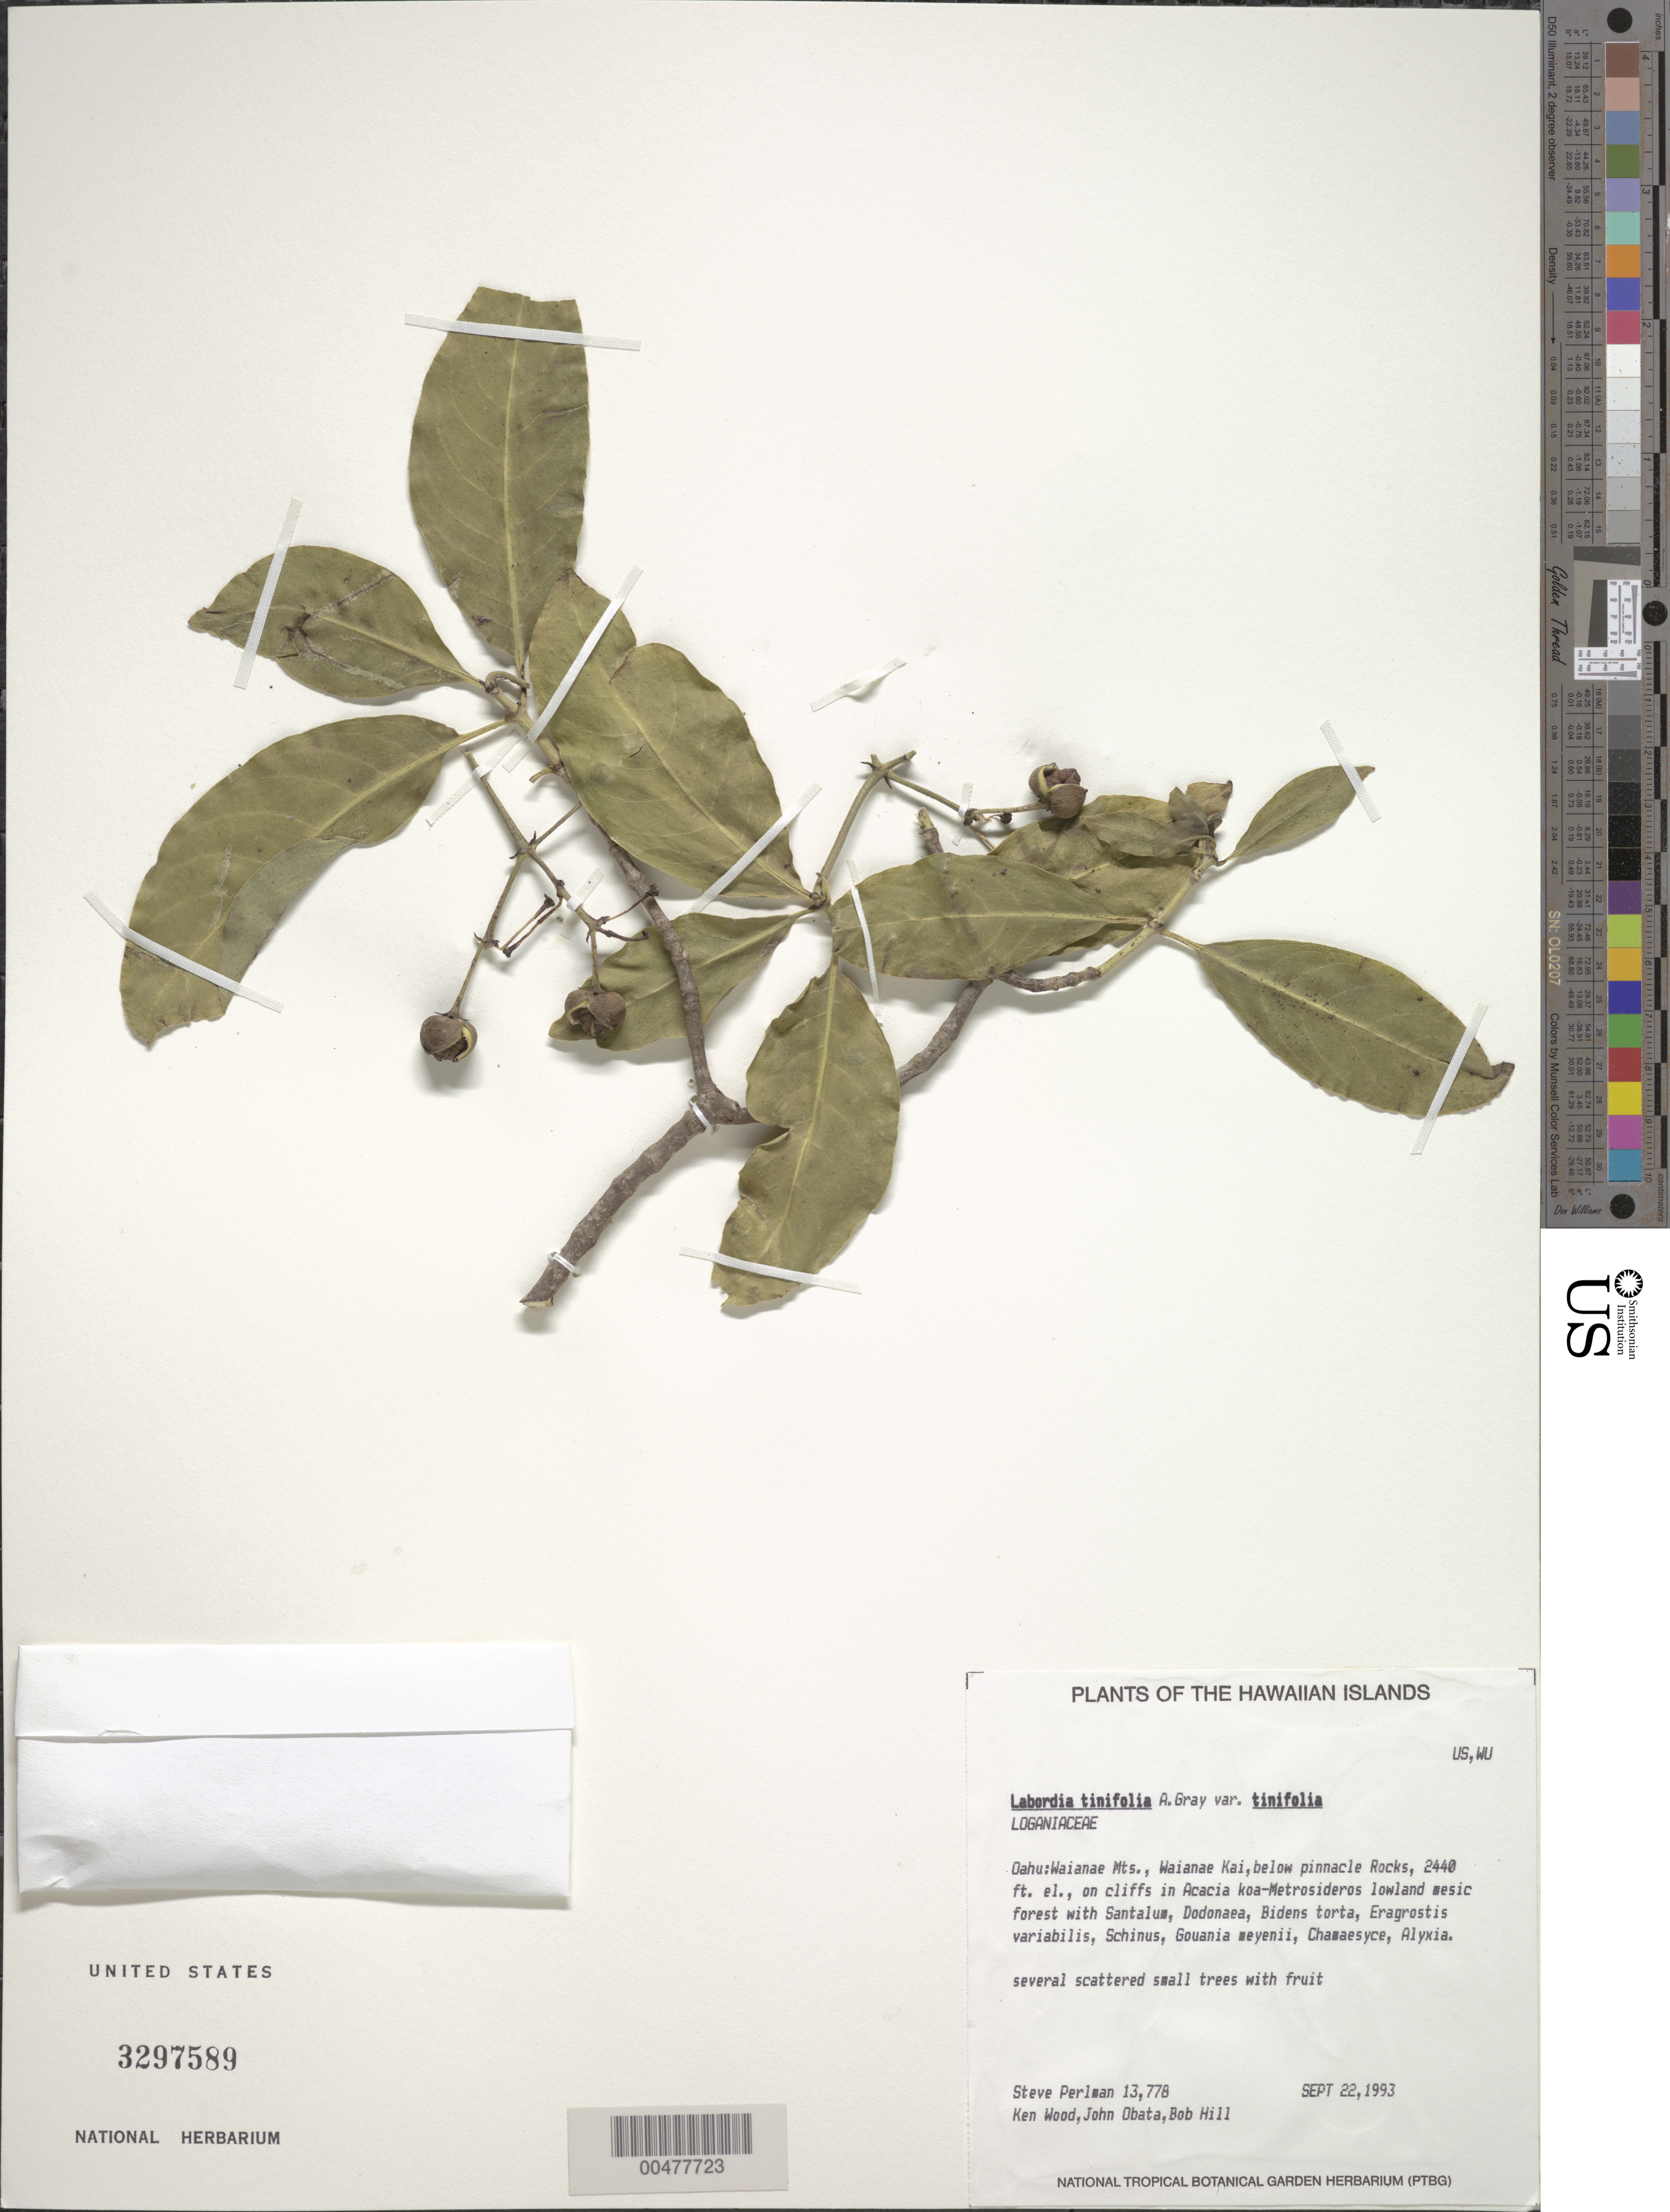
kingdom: Plantae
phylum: Tracheophyta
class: Magnoliopsida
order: Gentianales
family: Loganiaceae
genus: Geniostoma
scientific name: Geniostoma tinifolium var. tinifolium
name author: A. Gray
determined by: Wagner, W. L., (BOT), Smithsonian Institution - National Museum of Natural History (UNITED STATES)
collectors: S. P. Perlman, K. Wood, J. Obata & B. Hill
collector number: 13778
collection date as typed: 22 Sep 1993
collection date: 1993-09-22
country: United States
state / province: Hawaii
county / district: Honolulu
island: Oahu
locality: Waianae Mts., Waianae Kai, below pinnacle rocks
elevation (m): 744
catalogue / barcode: US 3297589